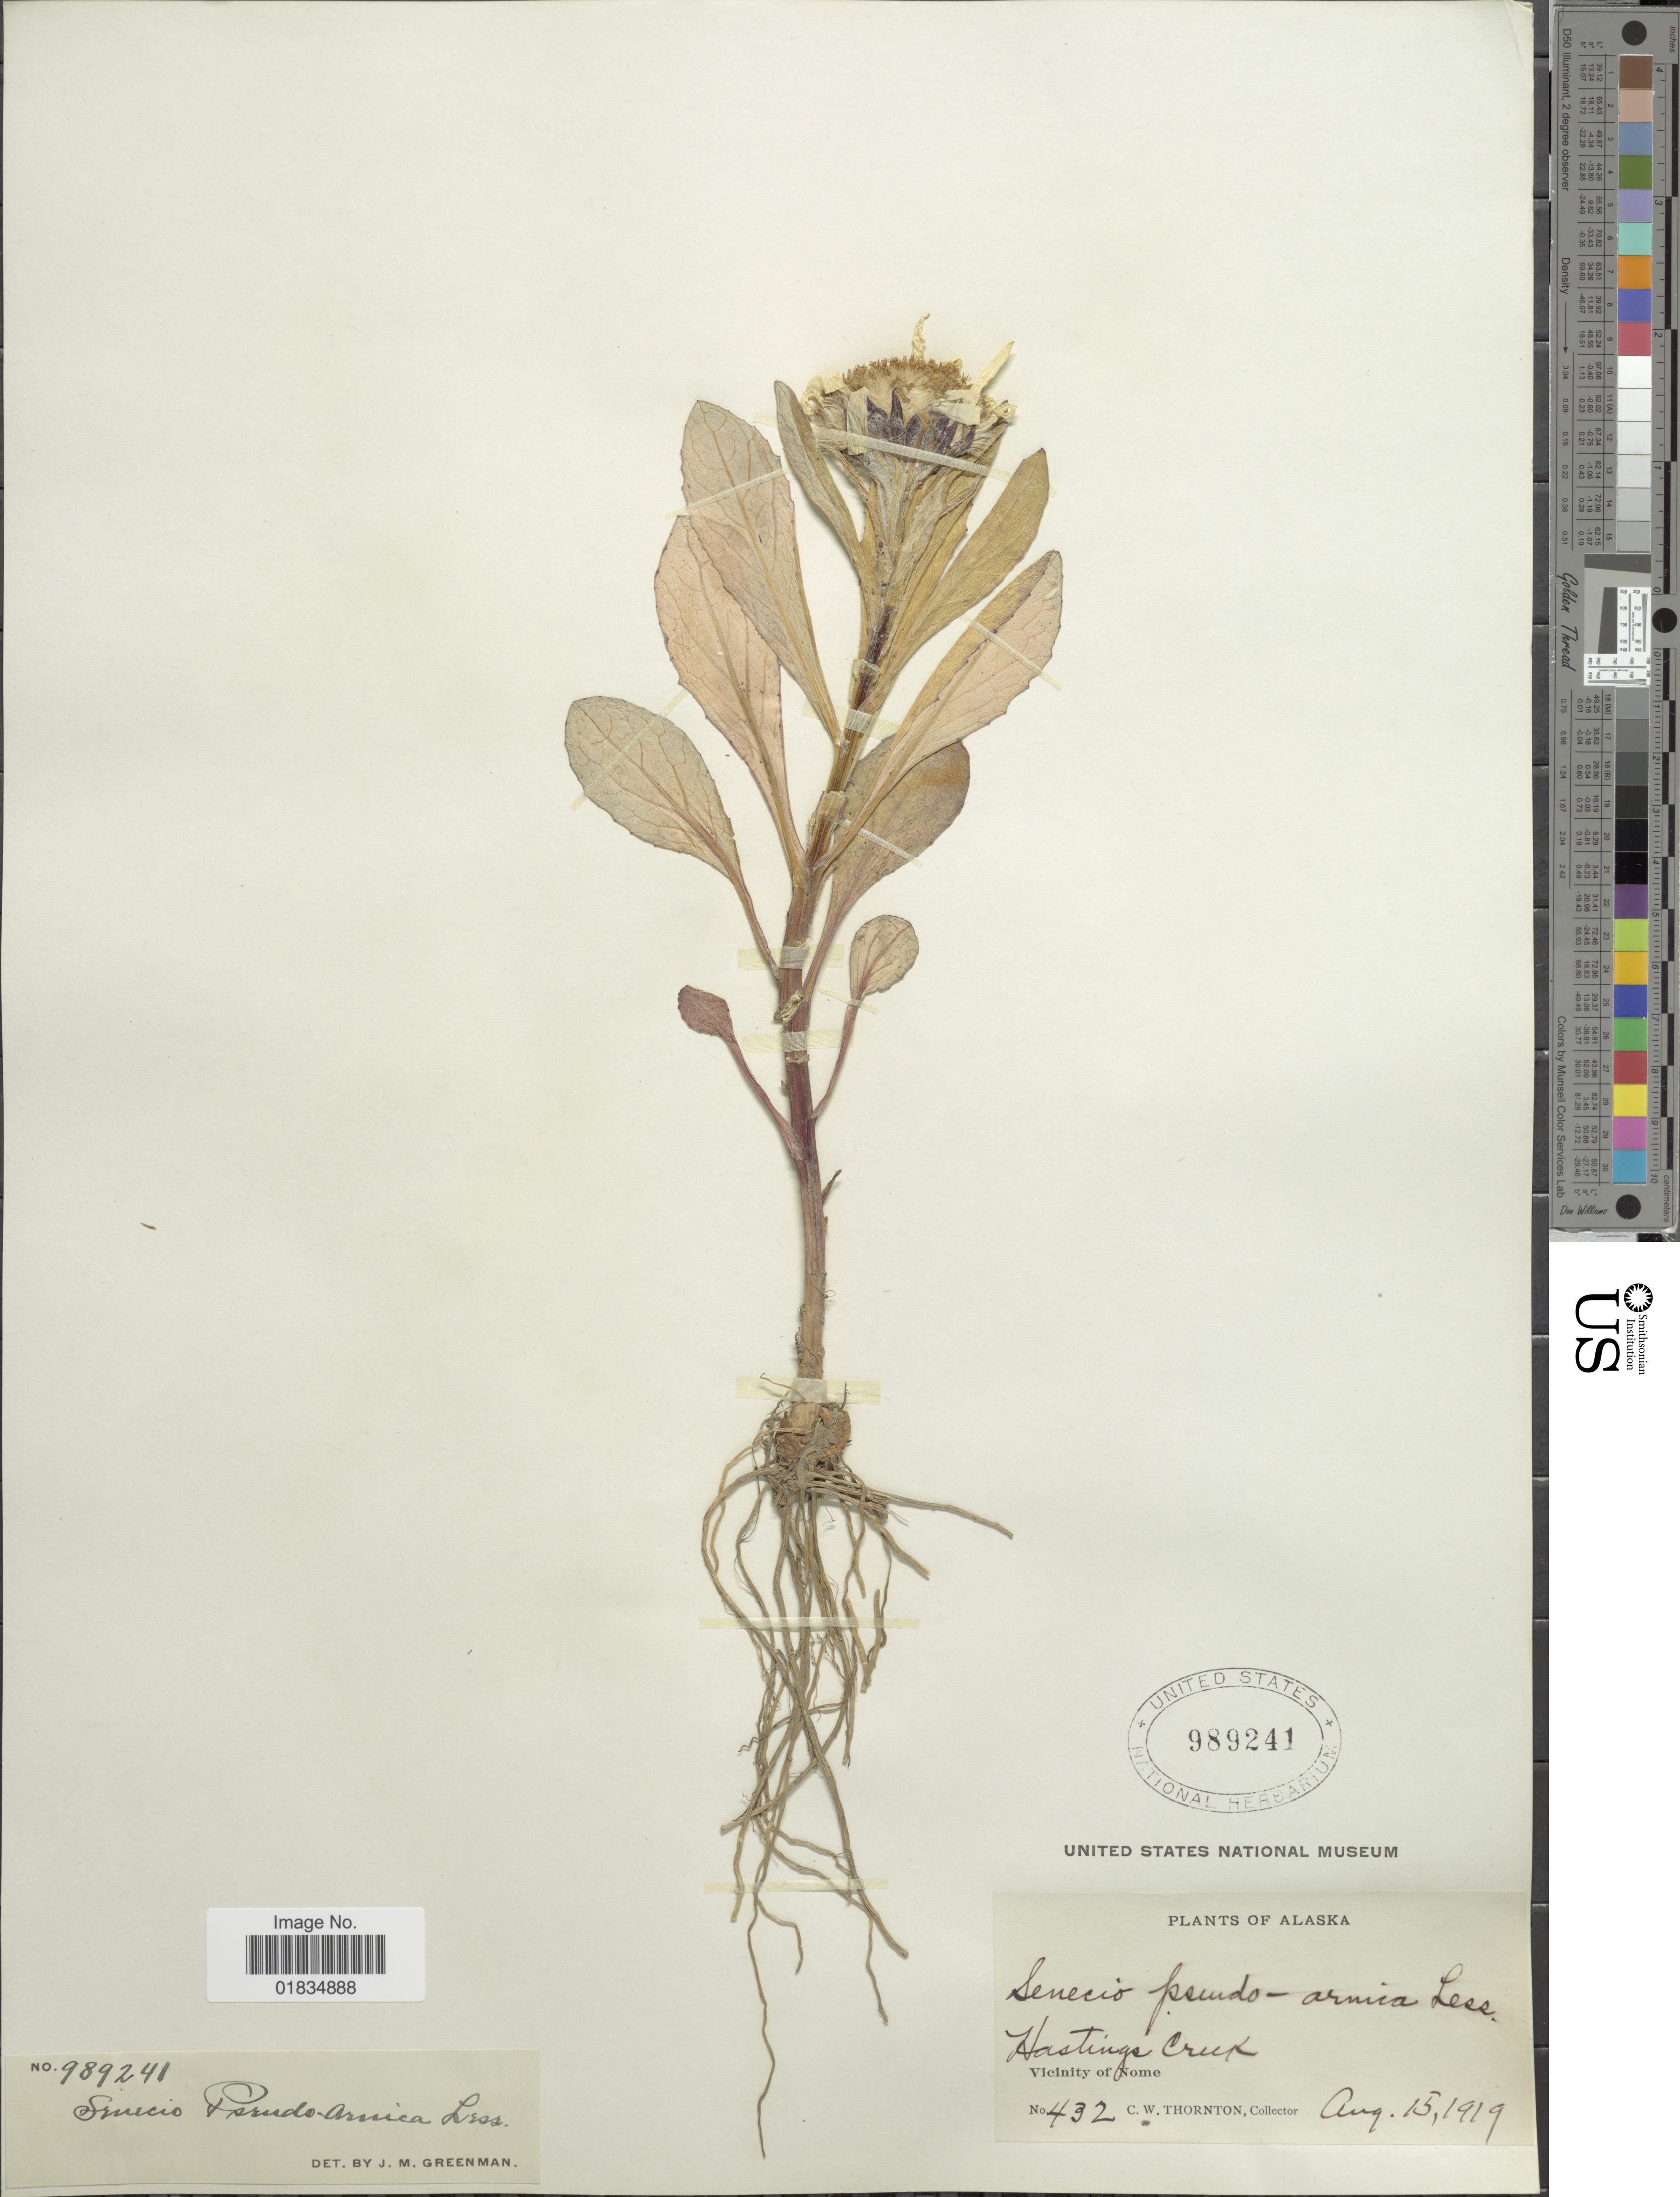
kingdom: Plantae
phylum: Tracheophyta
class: Magnoliopsida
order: Asterales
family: Asteraceae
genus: Senecio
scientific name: Senecio pseudoarnica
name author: Less.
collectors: C. Thornton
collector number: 432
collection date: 1919-08-15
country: United States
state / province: Alaska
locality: Hastinga Creek, Vicinity of Nome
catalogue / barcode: US 989241